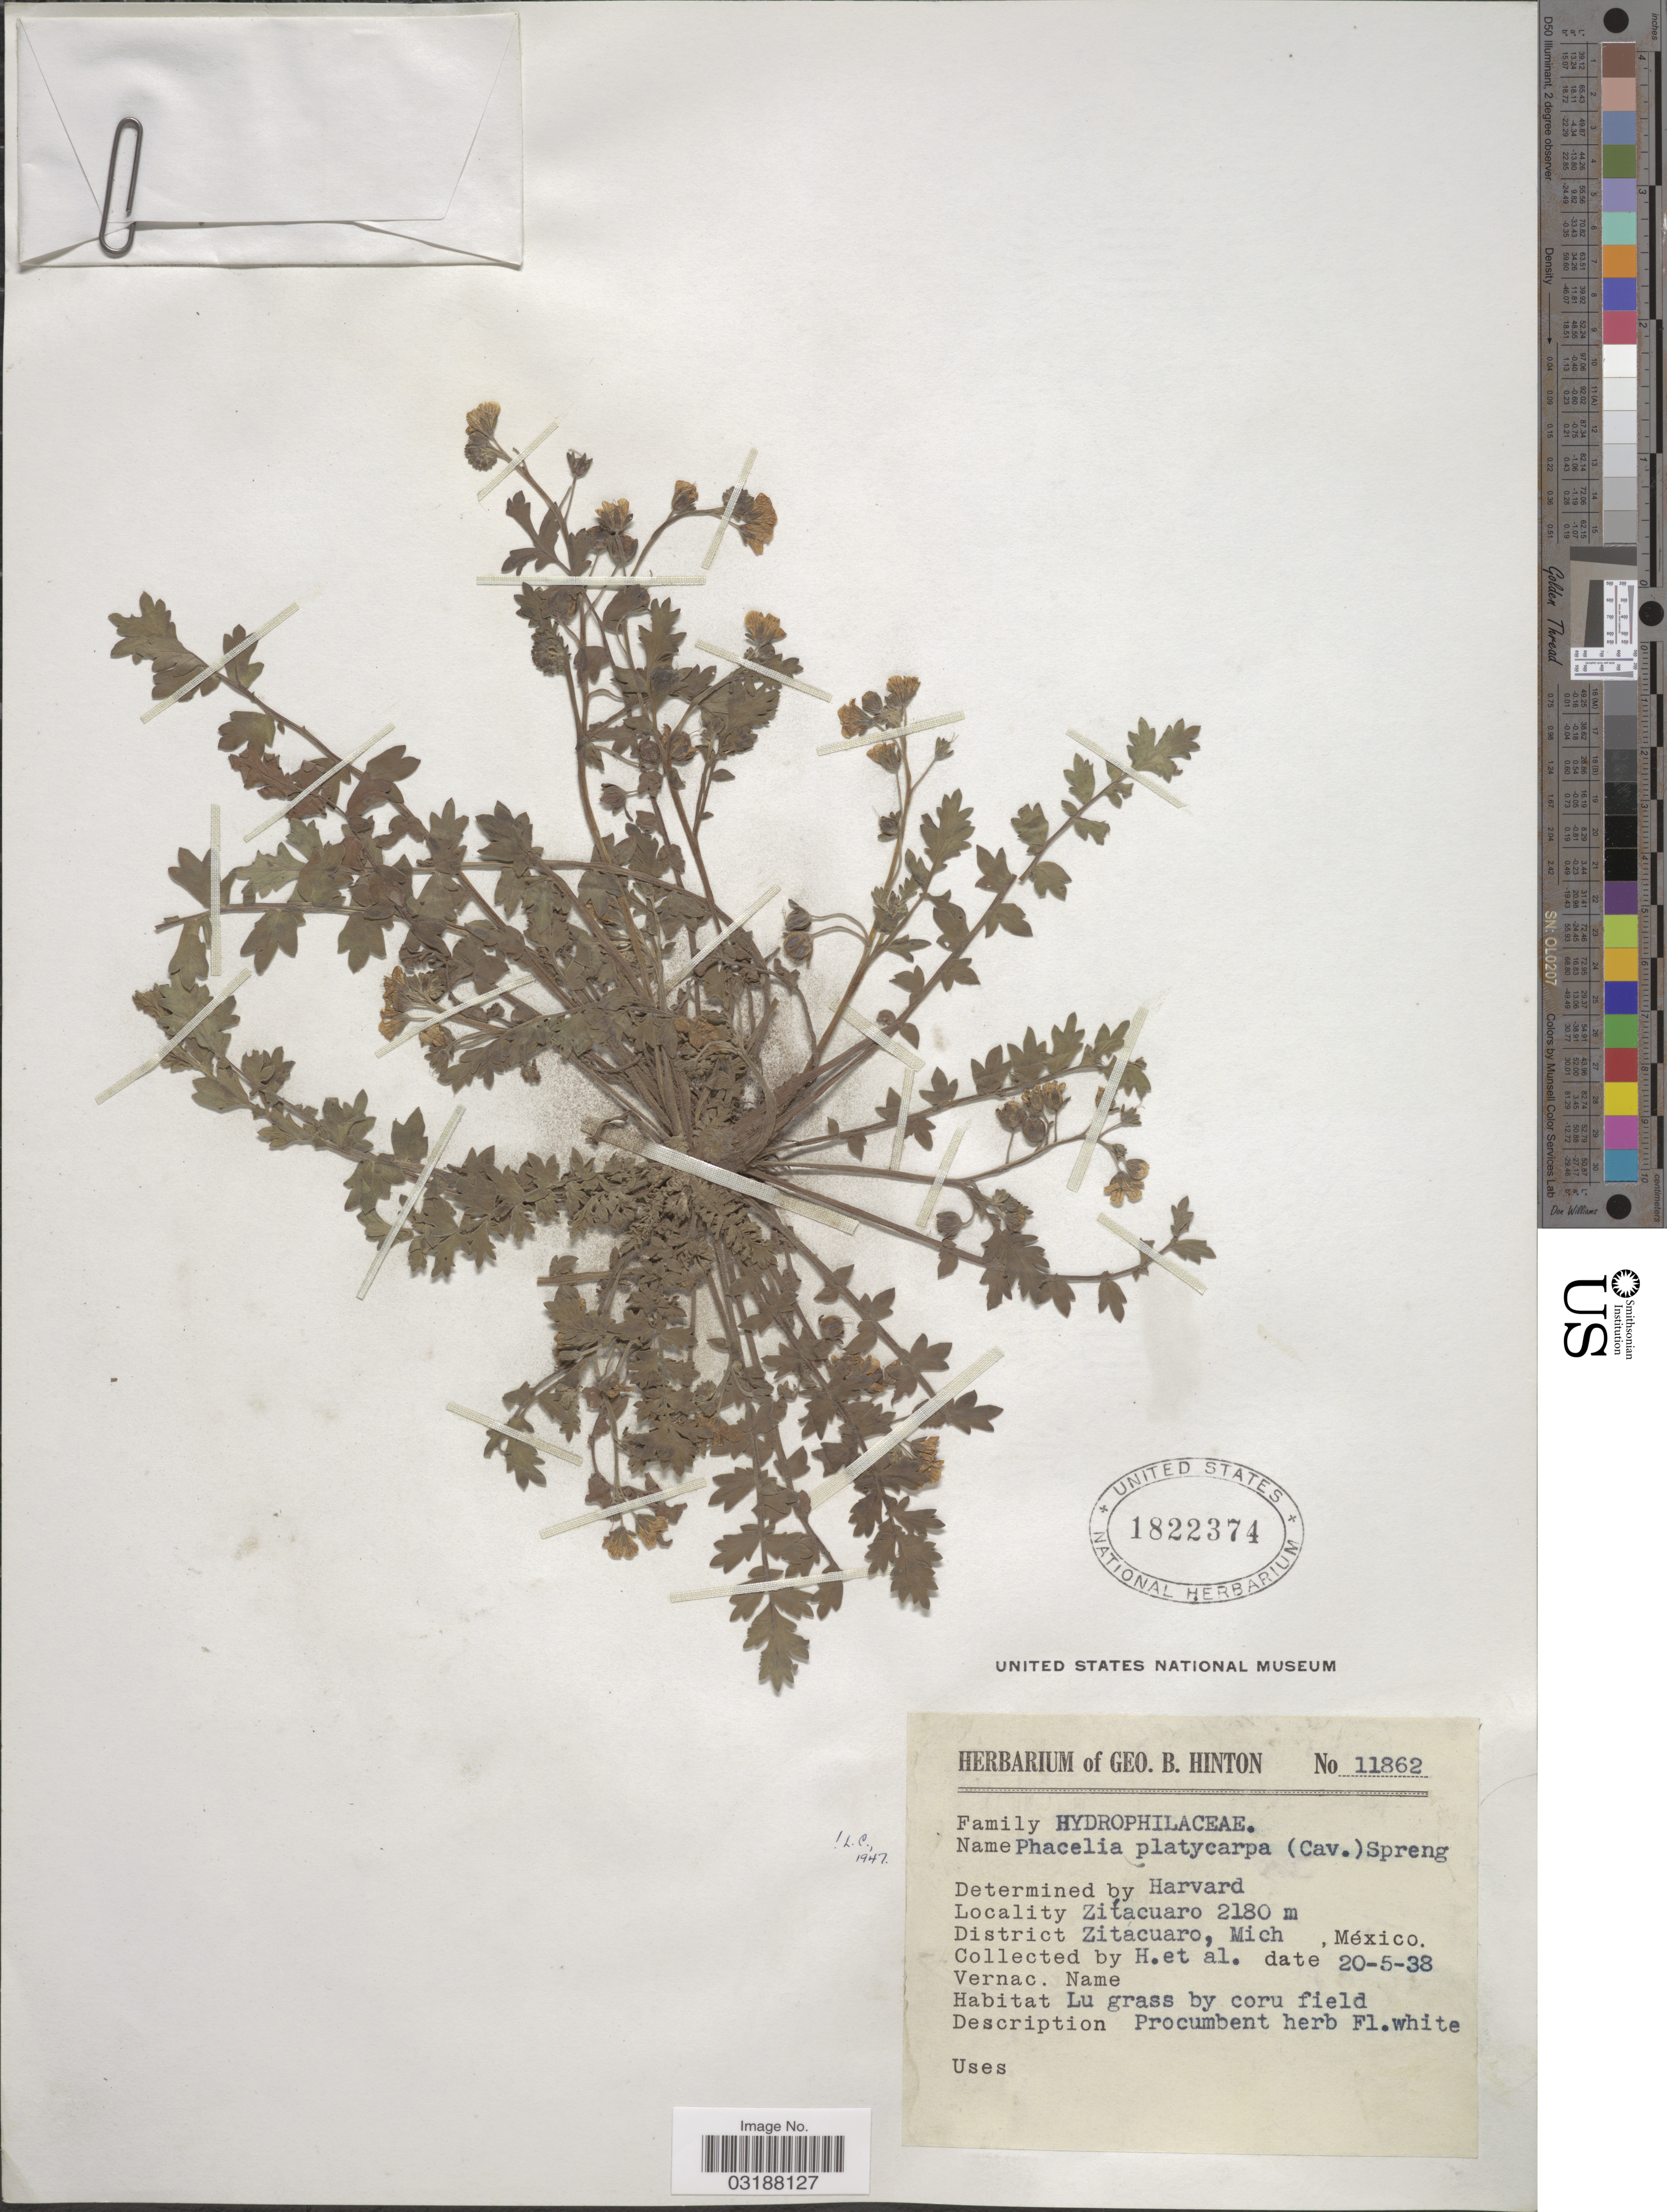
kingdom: Plantae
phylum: Tracheophyta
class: Magnoliopsida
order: Boraginales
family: Hydrophyllaceae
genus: Phacelia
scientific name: Phacelia platycarpa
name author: (Cav.) Spreng.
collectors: G. B. Hinton & et al.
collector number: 11862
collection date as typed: Transcribed d/m/y: 20/5/38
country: Mexico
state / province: Michoacán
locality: Zitacuaro, District Zitacuaro, Mich., México.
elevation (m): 2180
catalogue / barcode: US 1822374